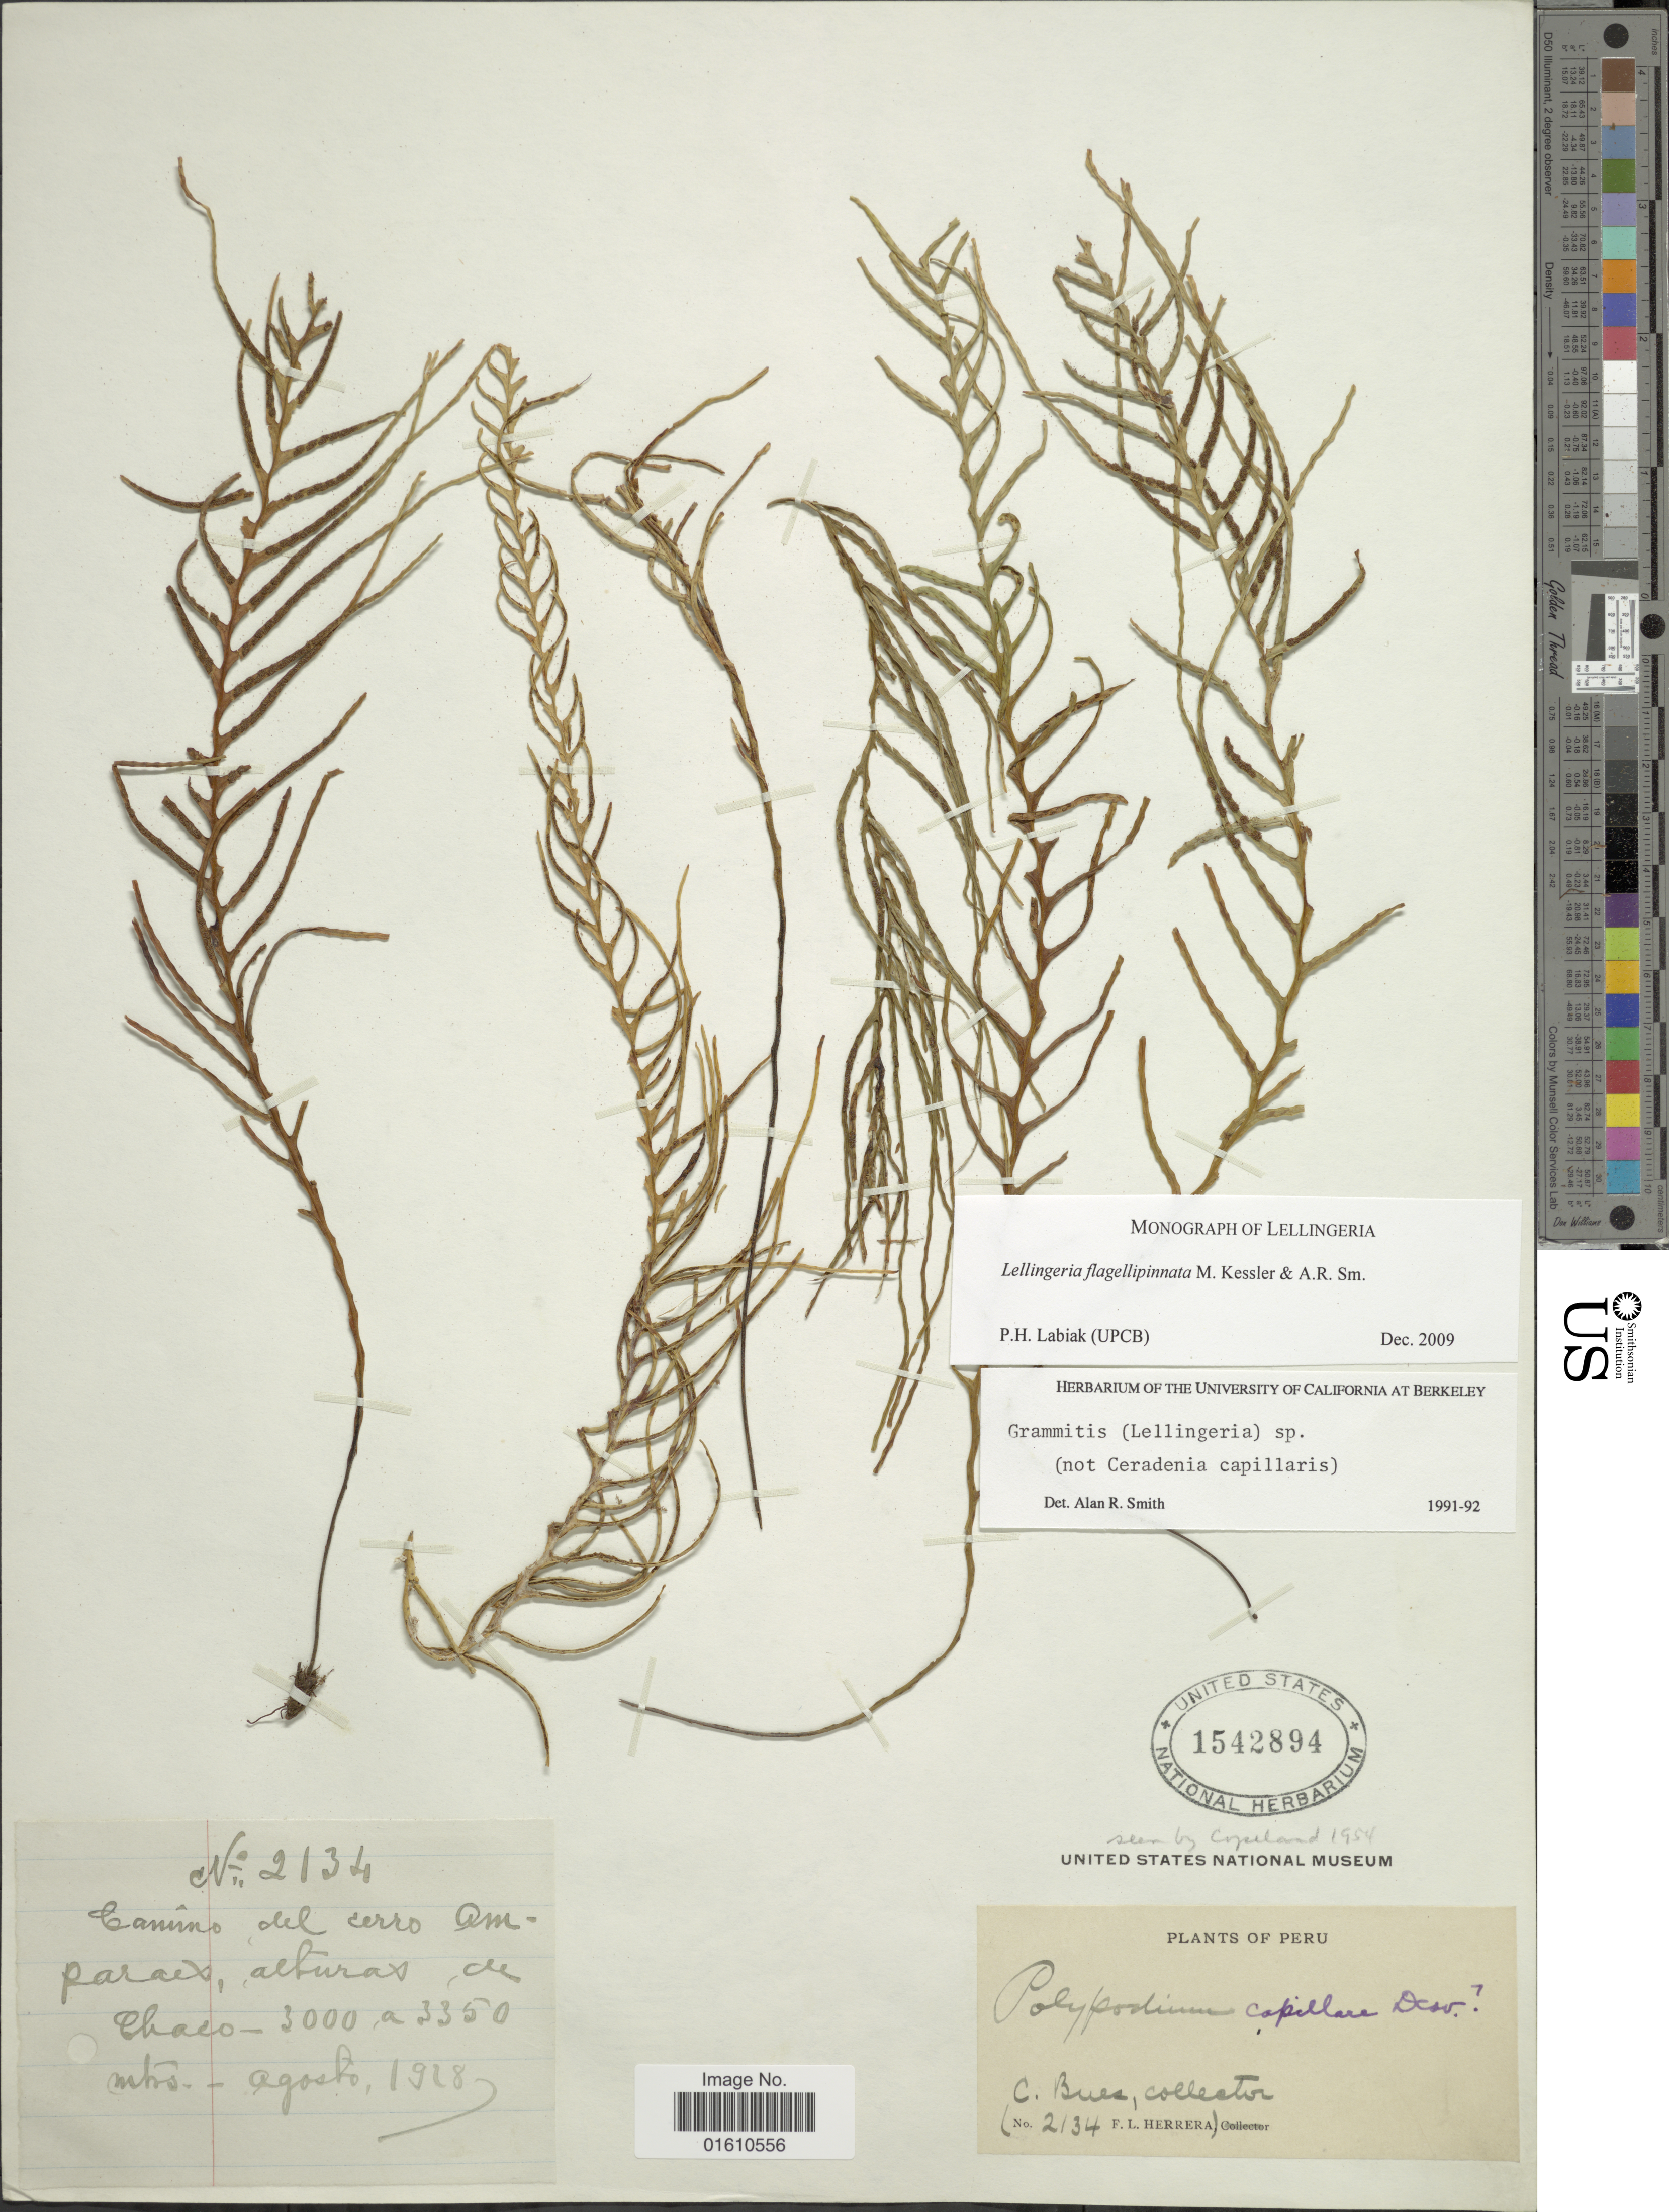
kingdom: Plantae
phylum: Tracheophyta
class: Polypodiopsida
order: Polypodiales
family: Polypodiaceae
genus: Lellingeria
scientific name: Lellingeria flagellipinnata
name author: M. Kessler & A.R. Sm.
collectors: F. L. Herrera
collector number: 2134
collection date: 1918-08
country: Peru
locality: Camino del cerro Amparaes, alturas de Chaco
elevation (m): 3000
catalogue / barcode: US 1542894